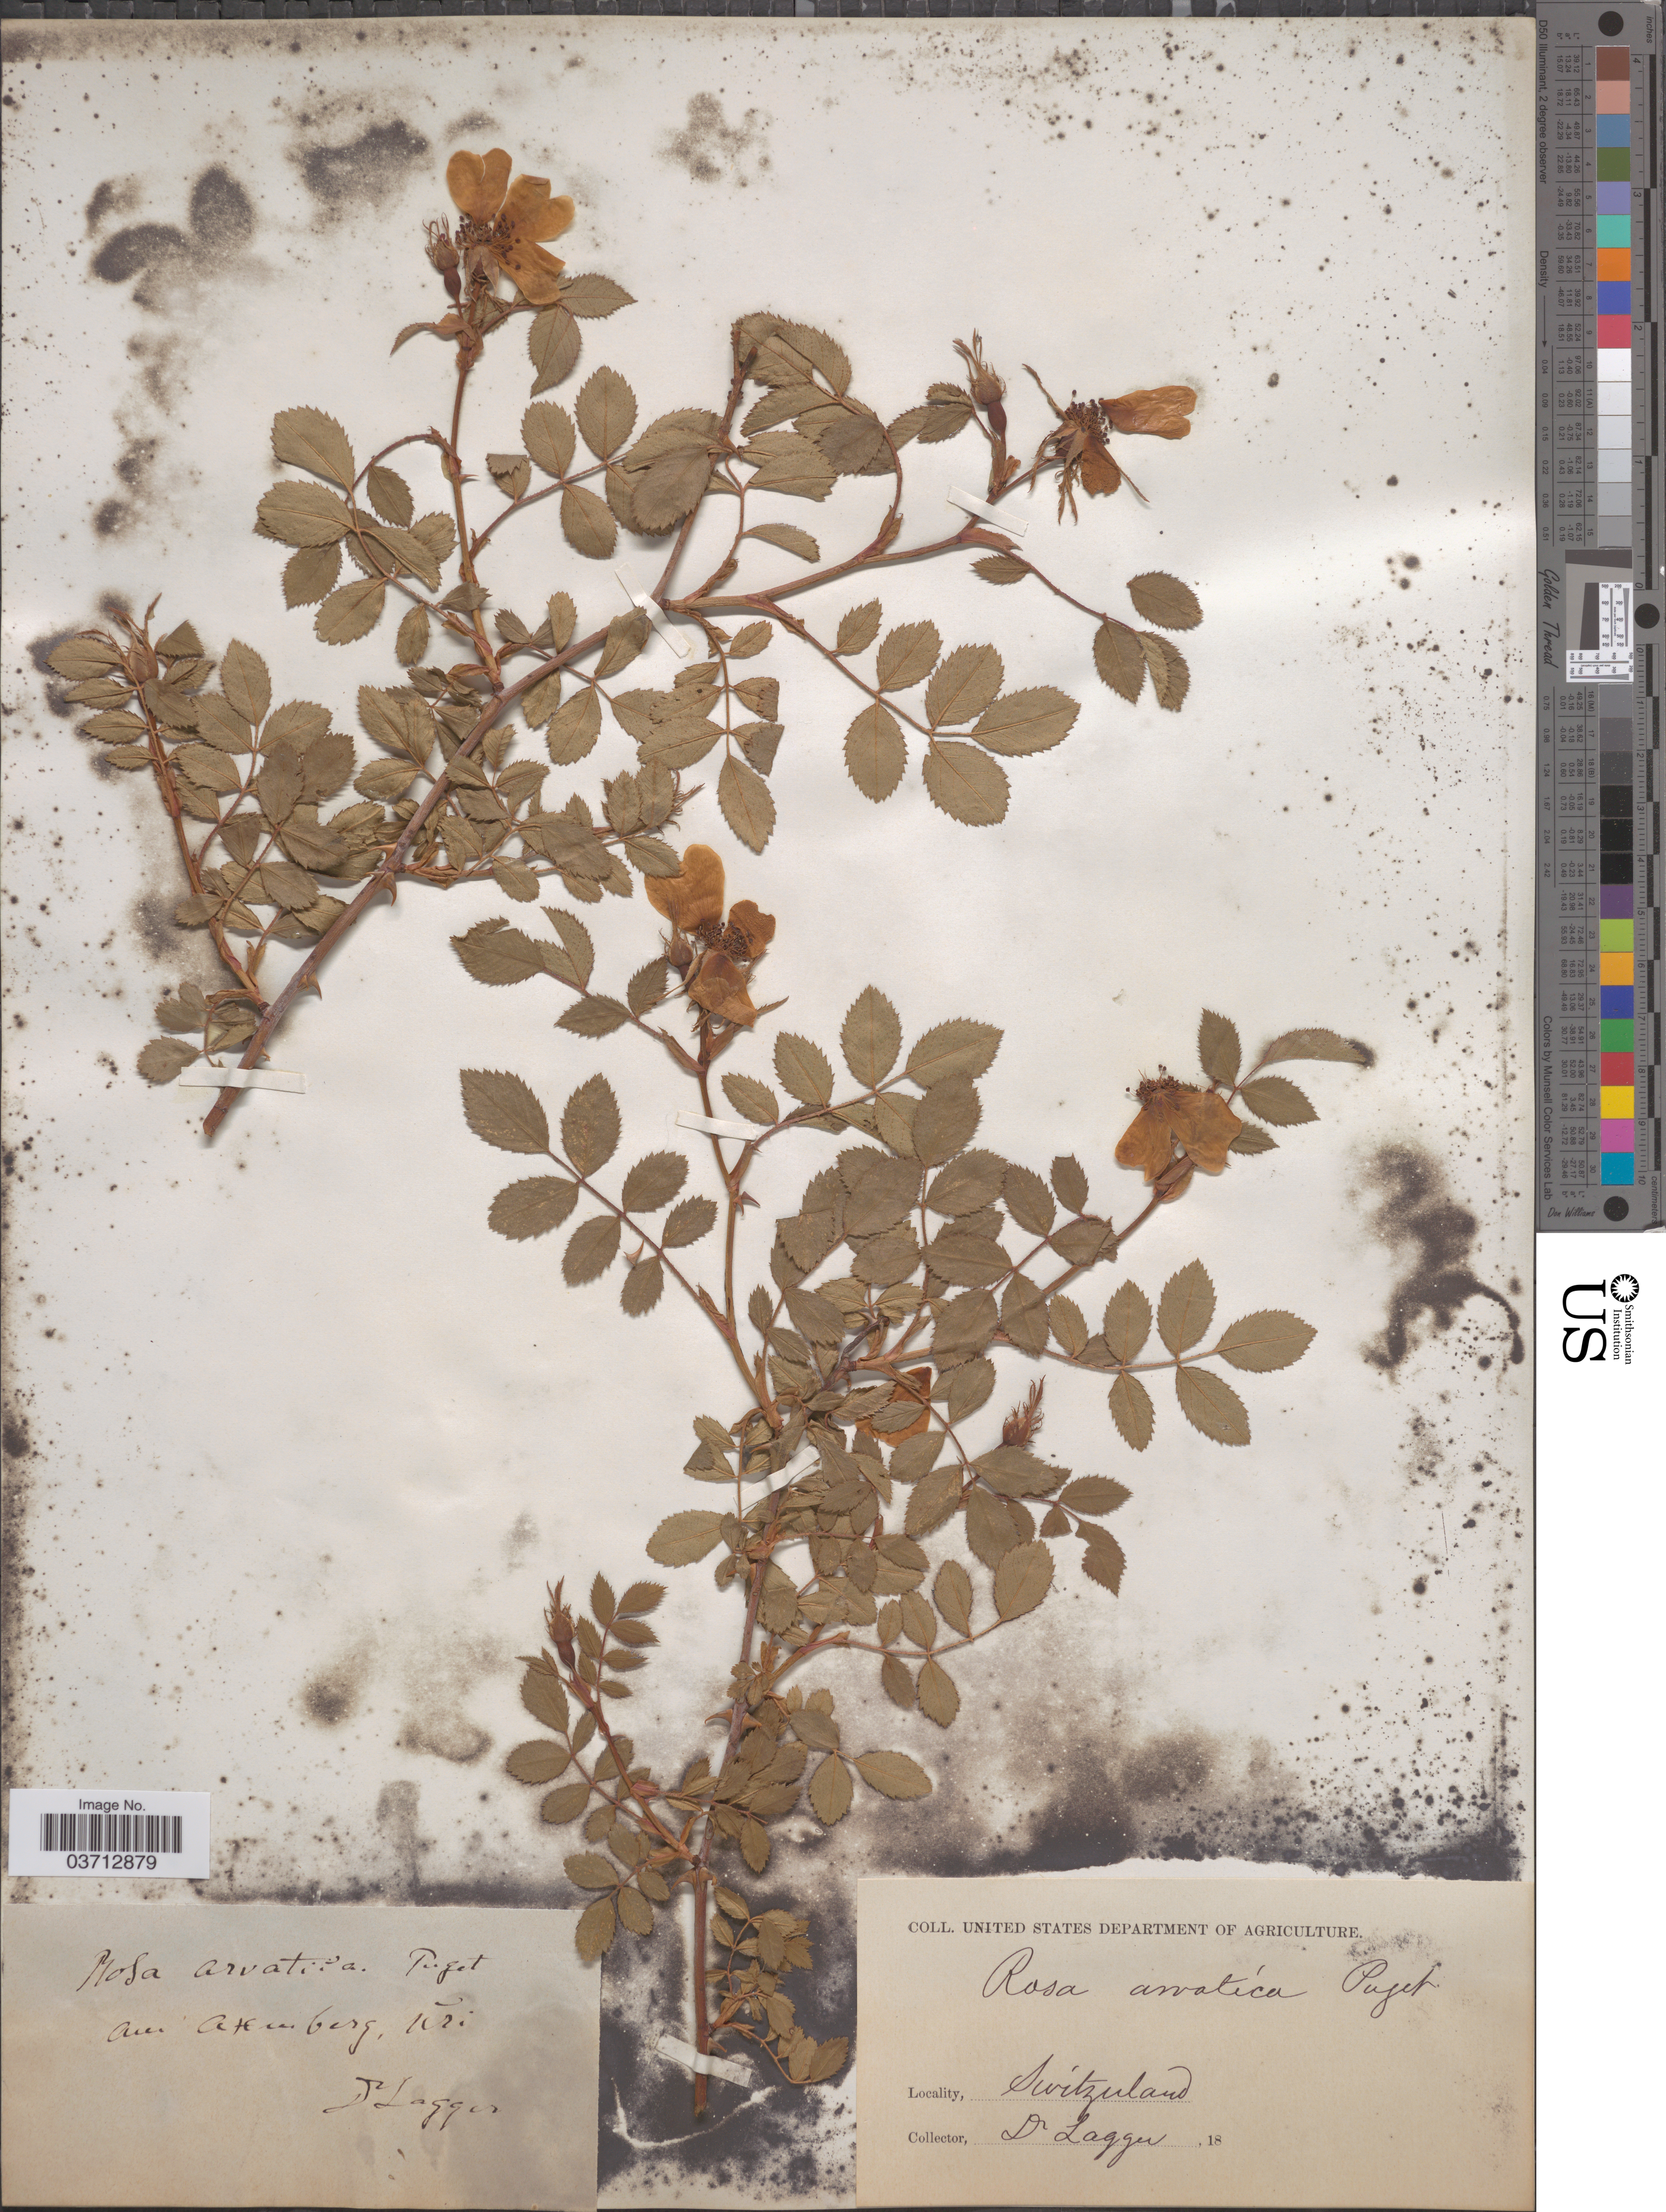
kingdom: Plantae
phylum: Tracheophyta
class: Magnoliopsida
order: Rosales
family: Rosaceae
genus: Rosa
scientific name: Rosa arvatica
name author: Puget ex Baker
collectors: F. J. Lagger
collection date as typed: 18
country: Switzerland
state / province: Uri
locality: Am Ottenberg , Uri.